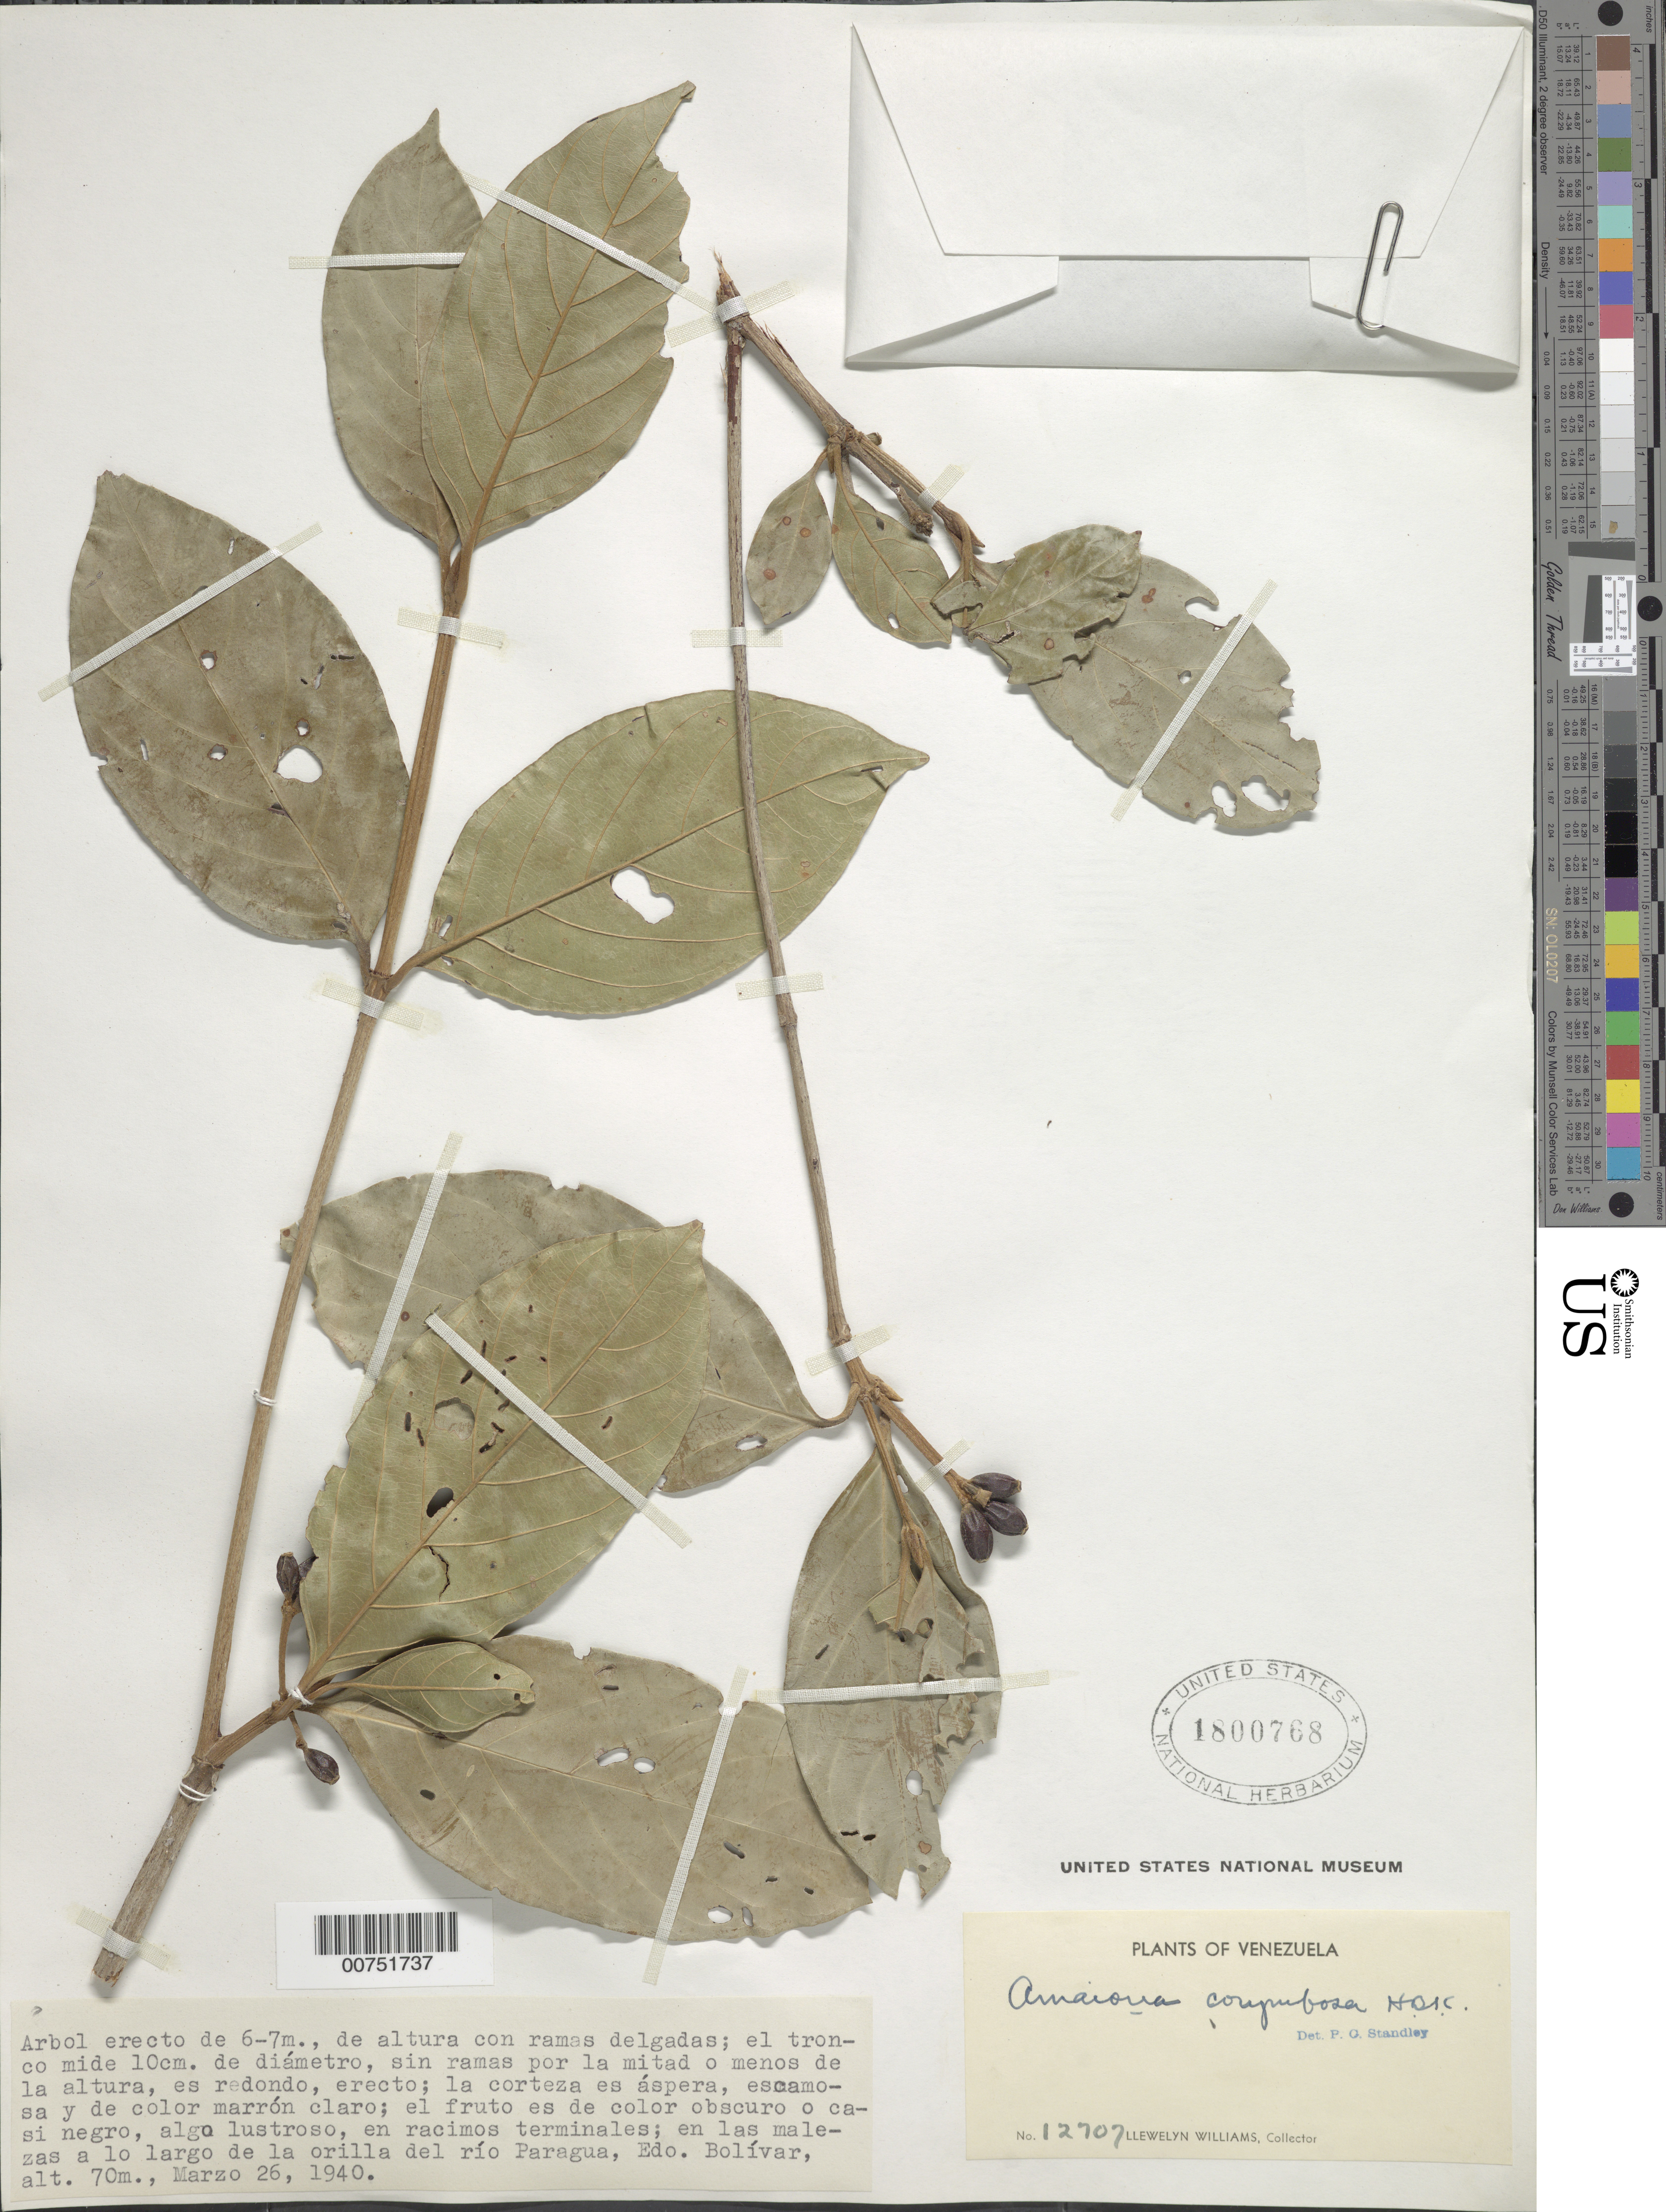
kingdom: Plantae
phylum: Tracheophyta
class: Magnoliopsida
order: Gentianales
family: Rubiaceae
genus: Amaioua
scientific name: Amaioua corymbosa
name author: Kunth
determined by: Standley, Paul C.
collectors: Ll. Williams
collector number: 12707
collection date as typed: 26-Mar-40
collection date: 1940-03-26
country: Venezuela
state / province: Bolívar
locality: Río Paragua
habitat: Malezas a lo largo de la orilla del rio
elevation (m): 70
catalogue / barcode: US 1800768